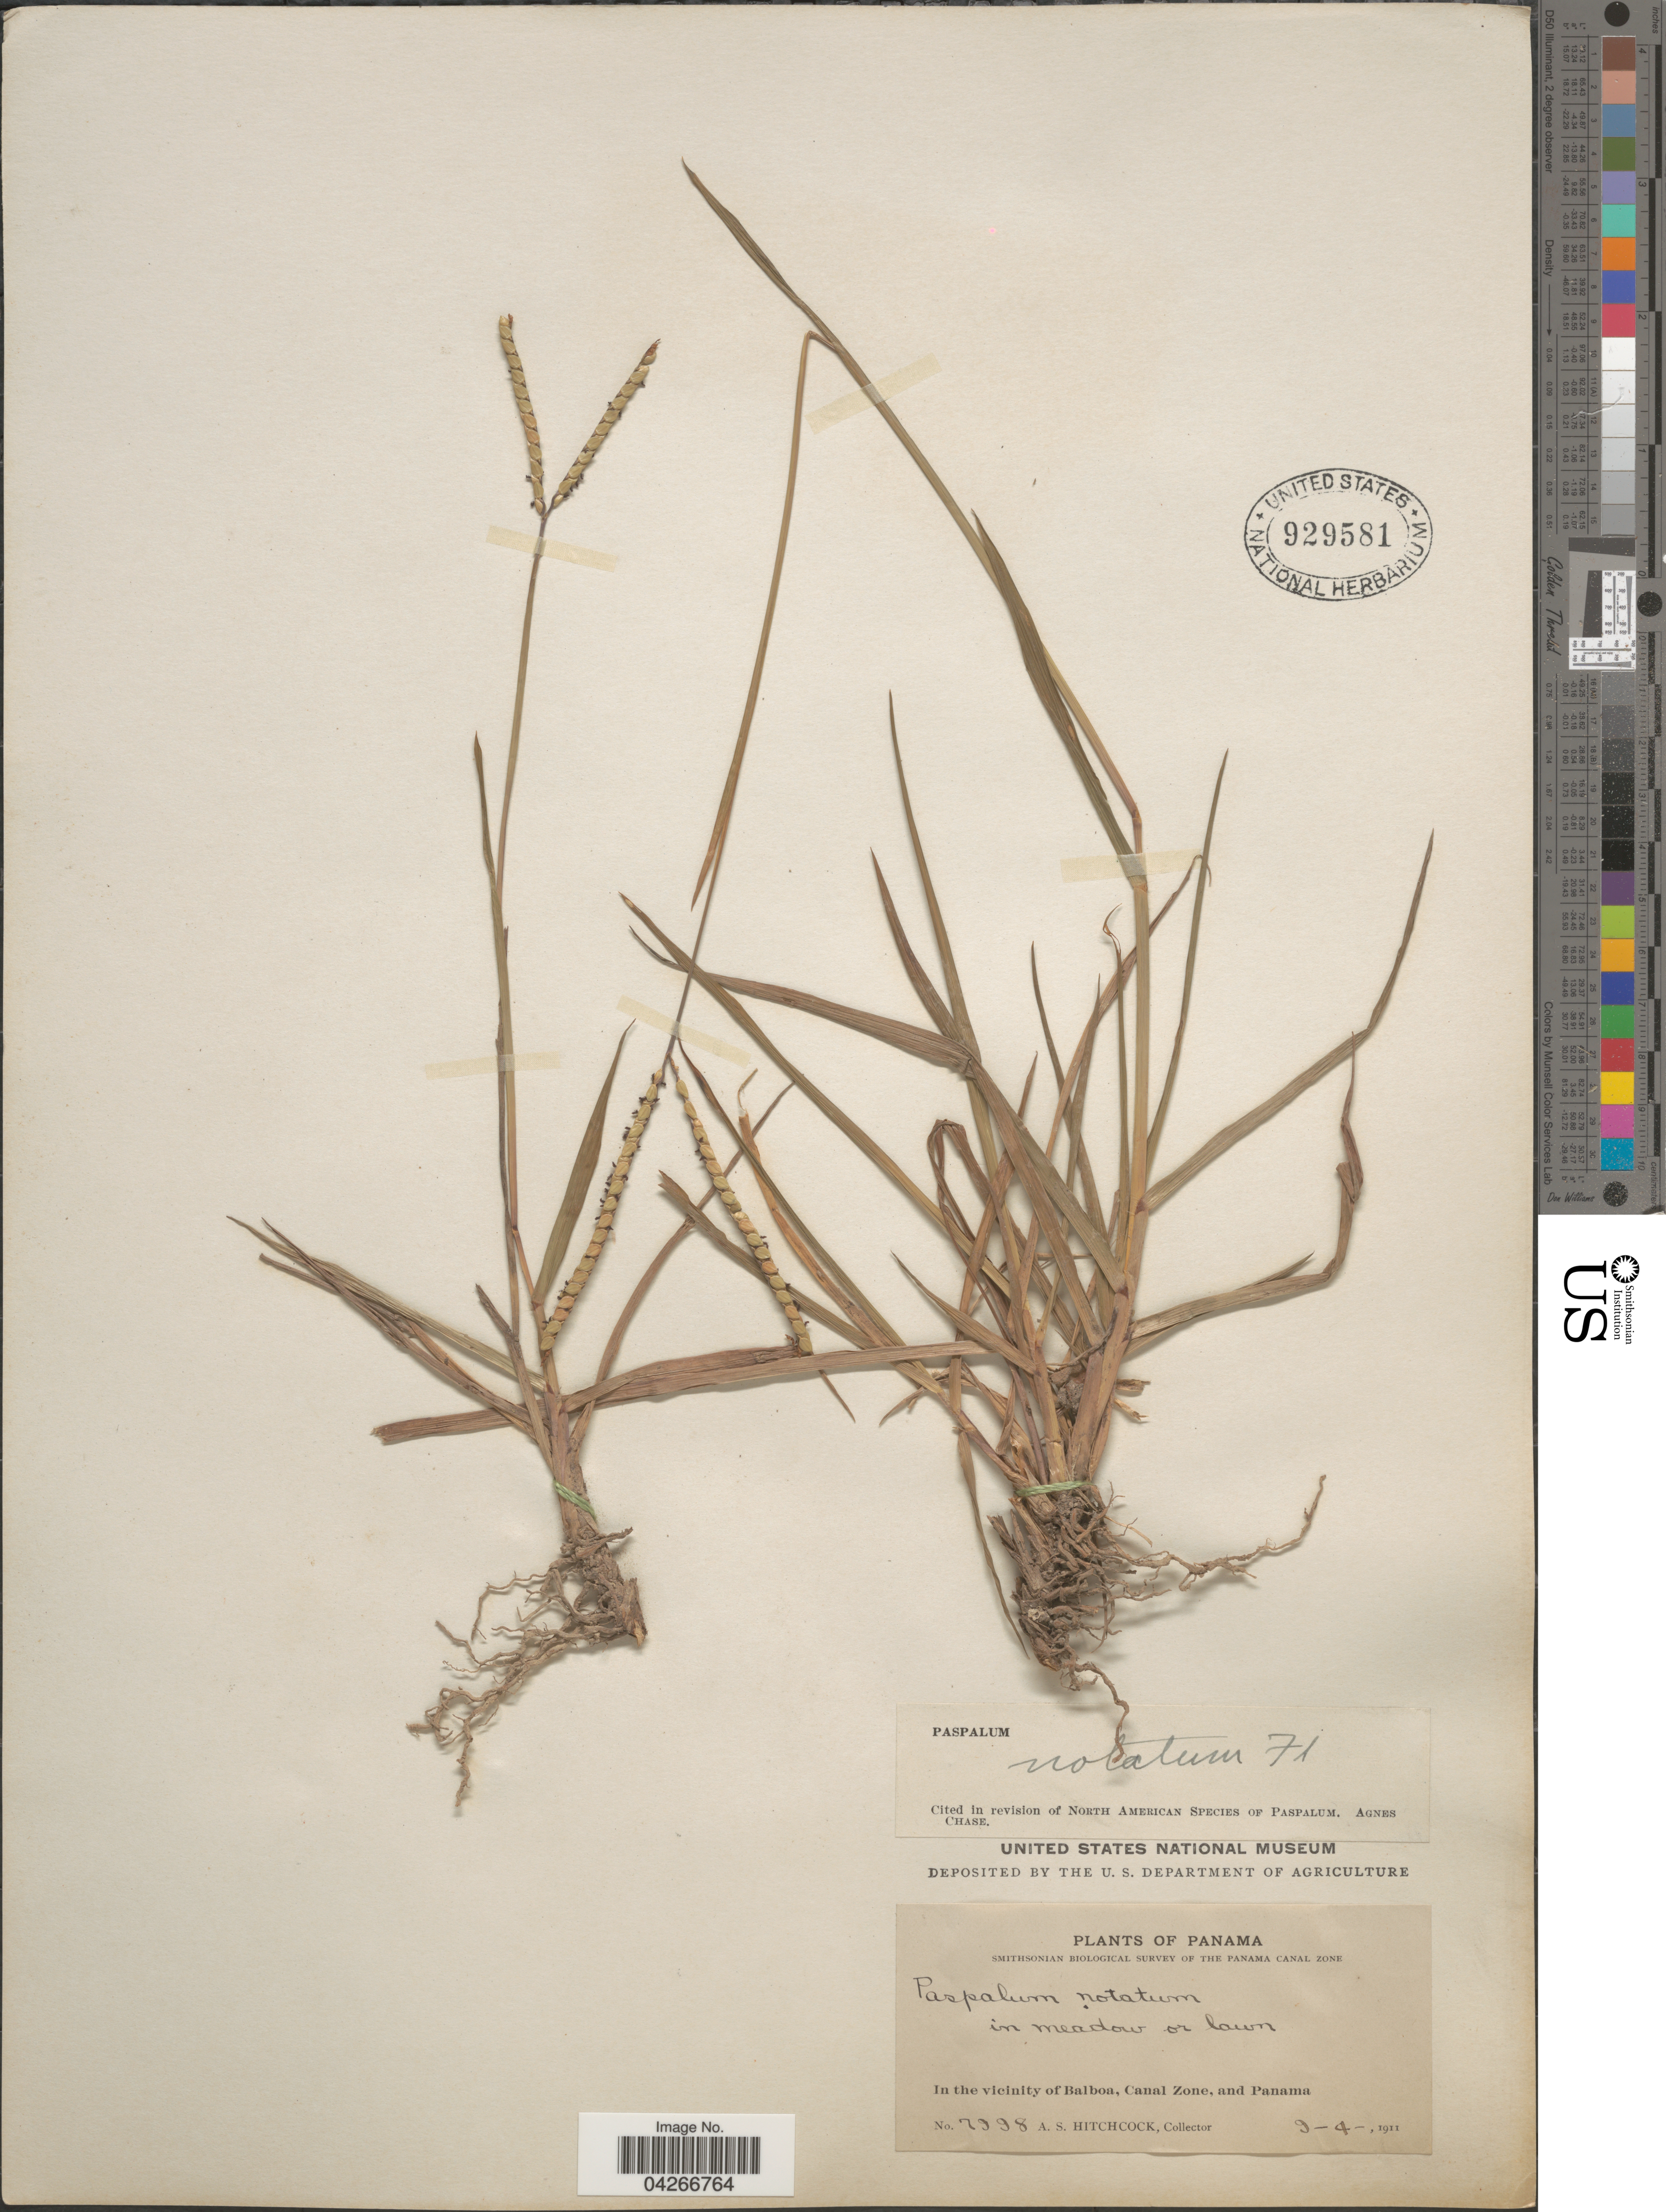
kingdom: Plantae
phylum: Tracheophyta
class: Liliopsida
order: Poales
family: Poaceae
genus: Paspalum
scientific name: Paspalum notatum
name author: Flüggé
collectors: A. S. Hitchcock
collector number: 7998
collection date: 1911-04-09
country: Panama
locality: Smithsonian Biological Survey of the Panama Canal Zone. In the vicinity of Balboa, Canal Zone, and Panama.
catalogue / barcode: US 929581